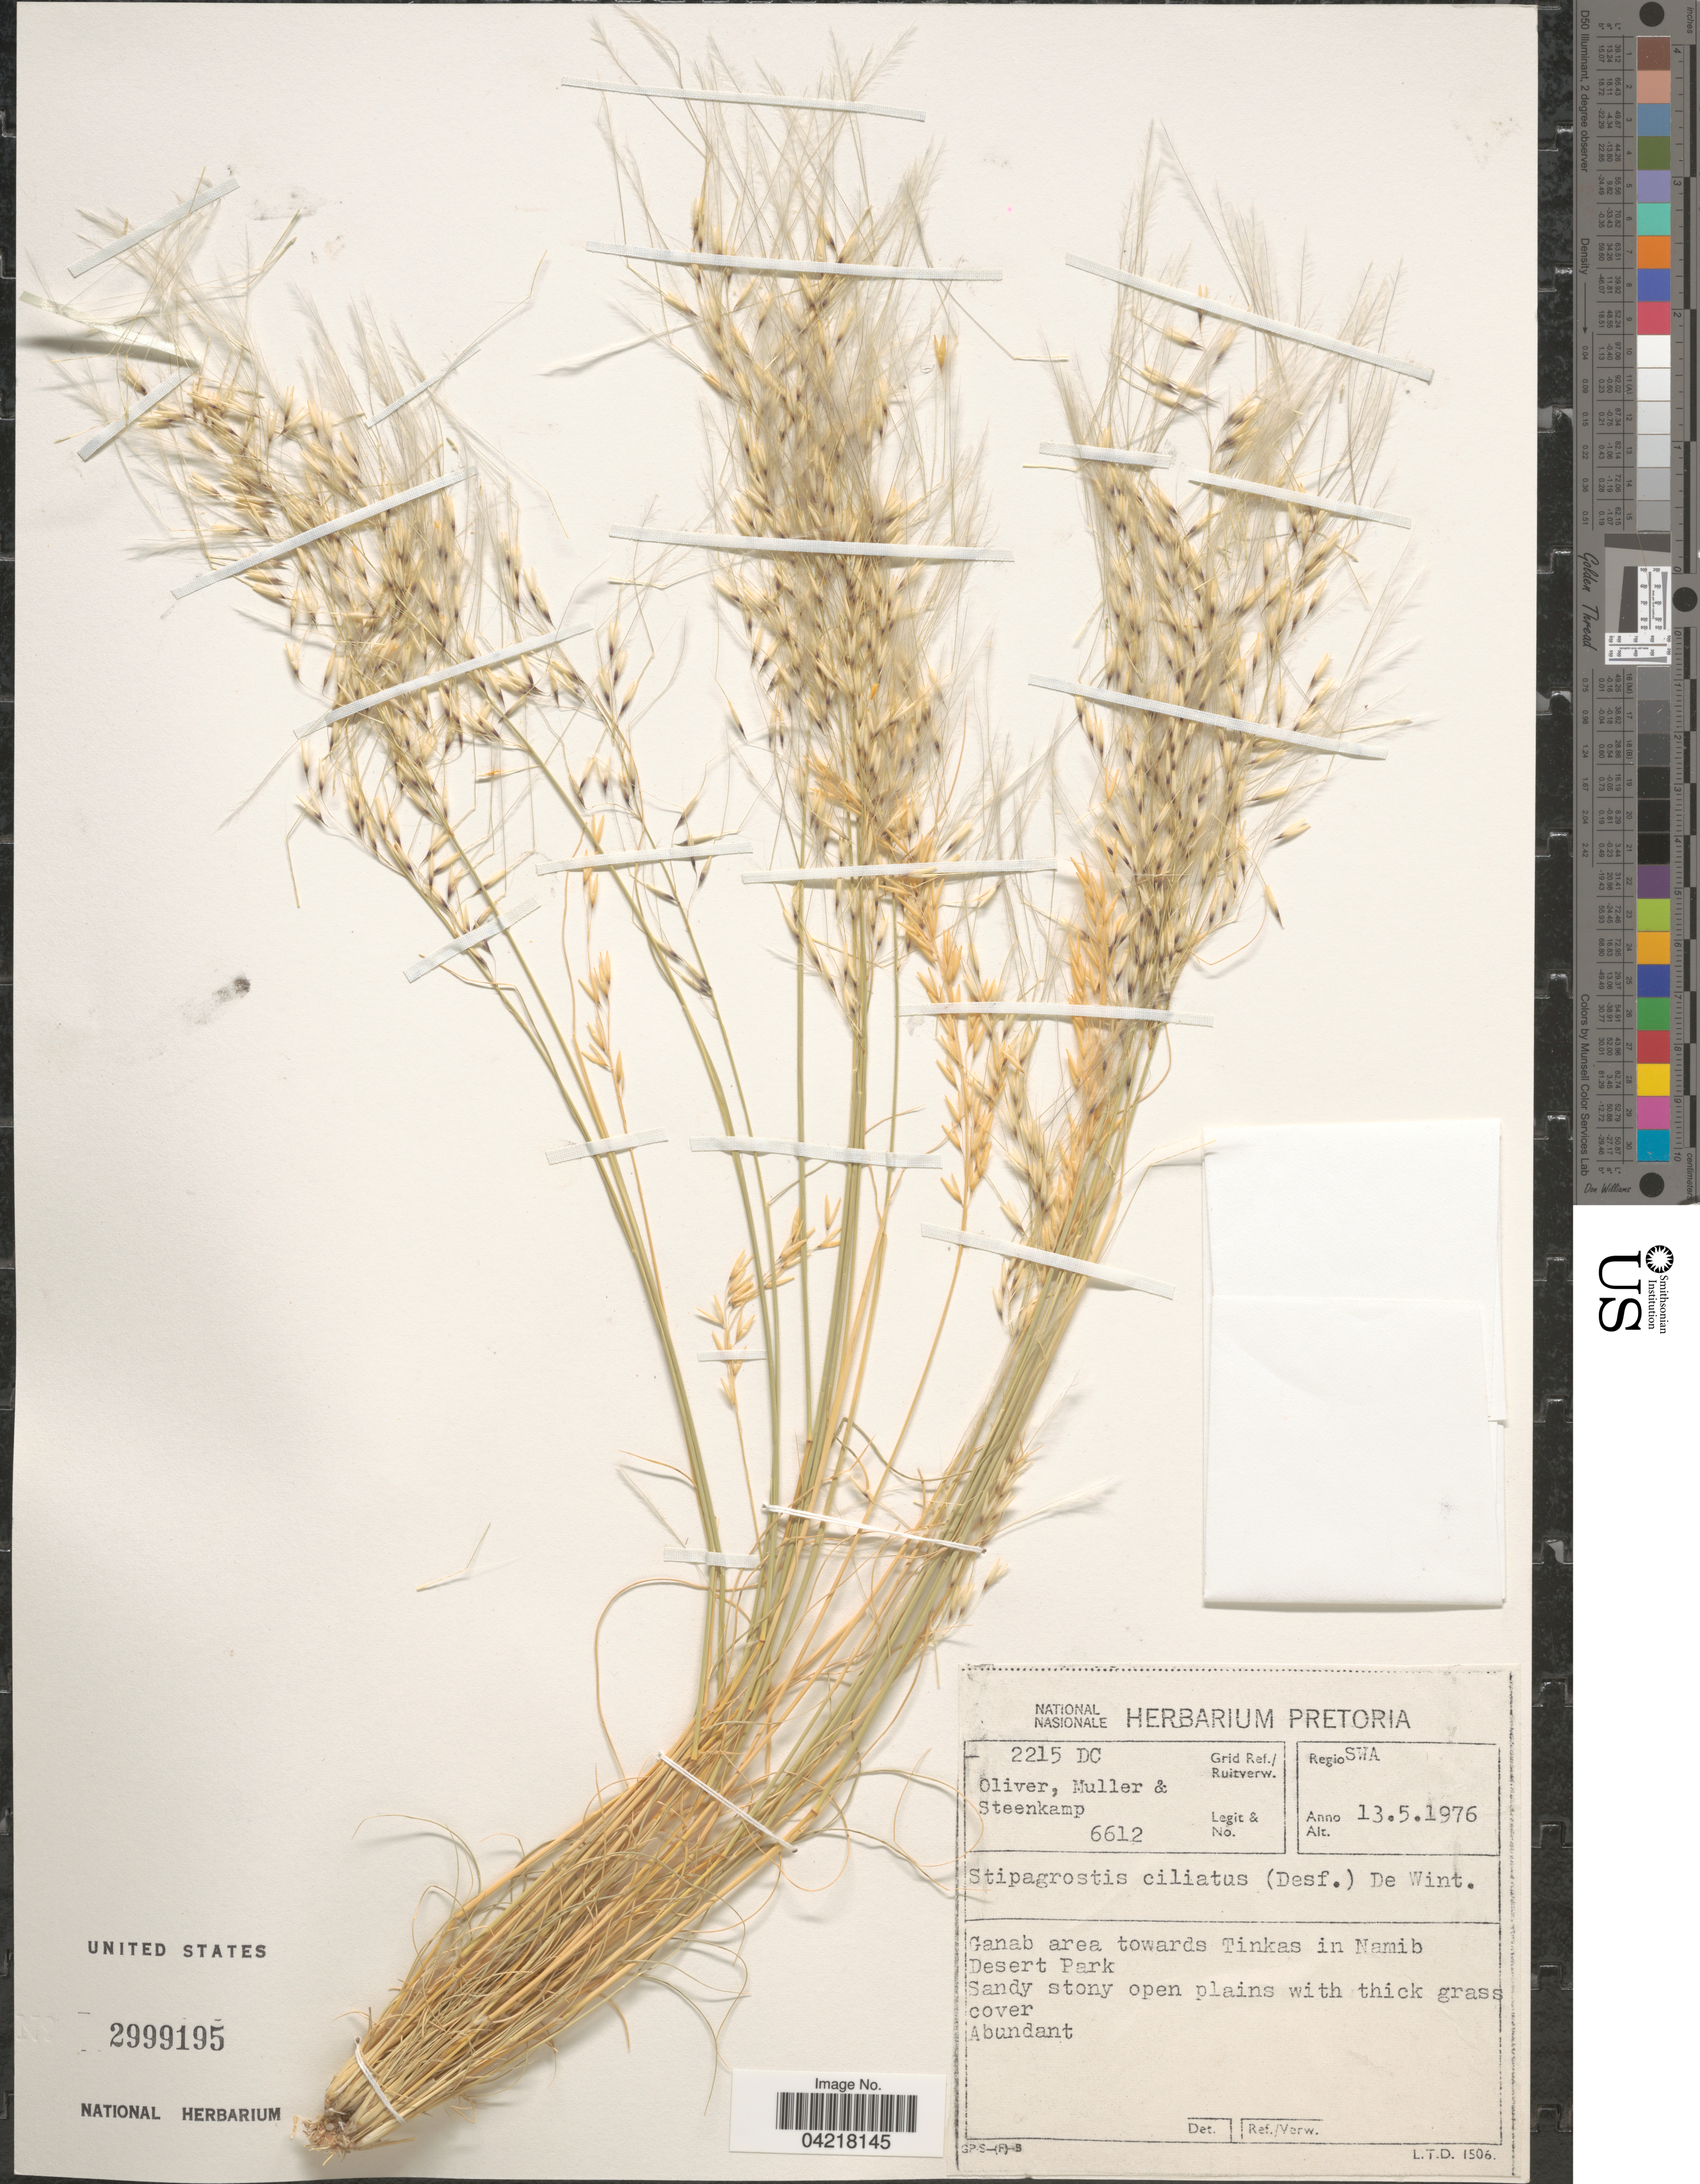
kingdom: Plantae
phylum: Tracheophyta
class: Liliopsida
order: Poales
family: Poaceae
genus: Stipagrostis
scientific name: Stipagrostis ciliata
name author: (Desf.) De Winter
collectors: Oliver, --, -- Müller & -- Steenkamp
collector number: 6612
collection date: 1976-05-13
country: Namibia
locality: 2215 DC Grid Ref./Ruitverw. Regio SWA. Ganab area towards Tinkas in Namib Desert Park.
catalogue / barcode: US 1999195